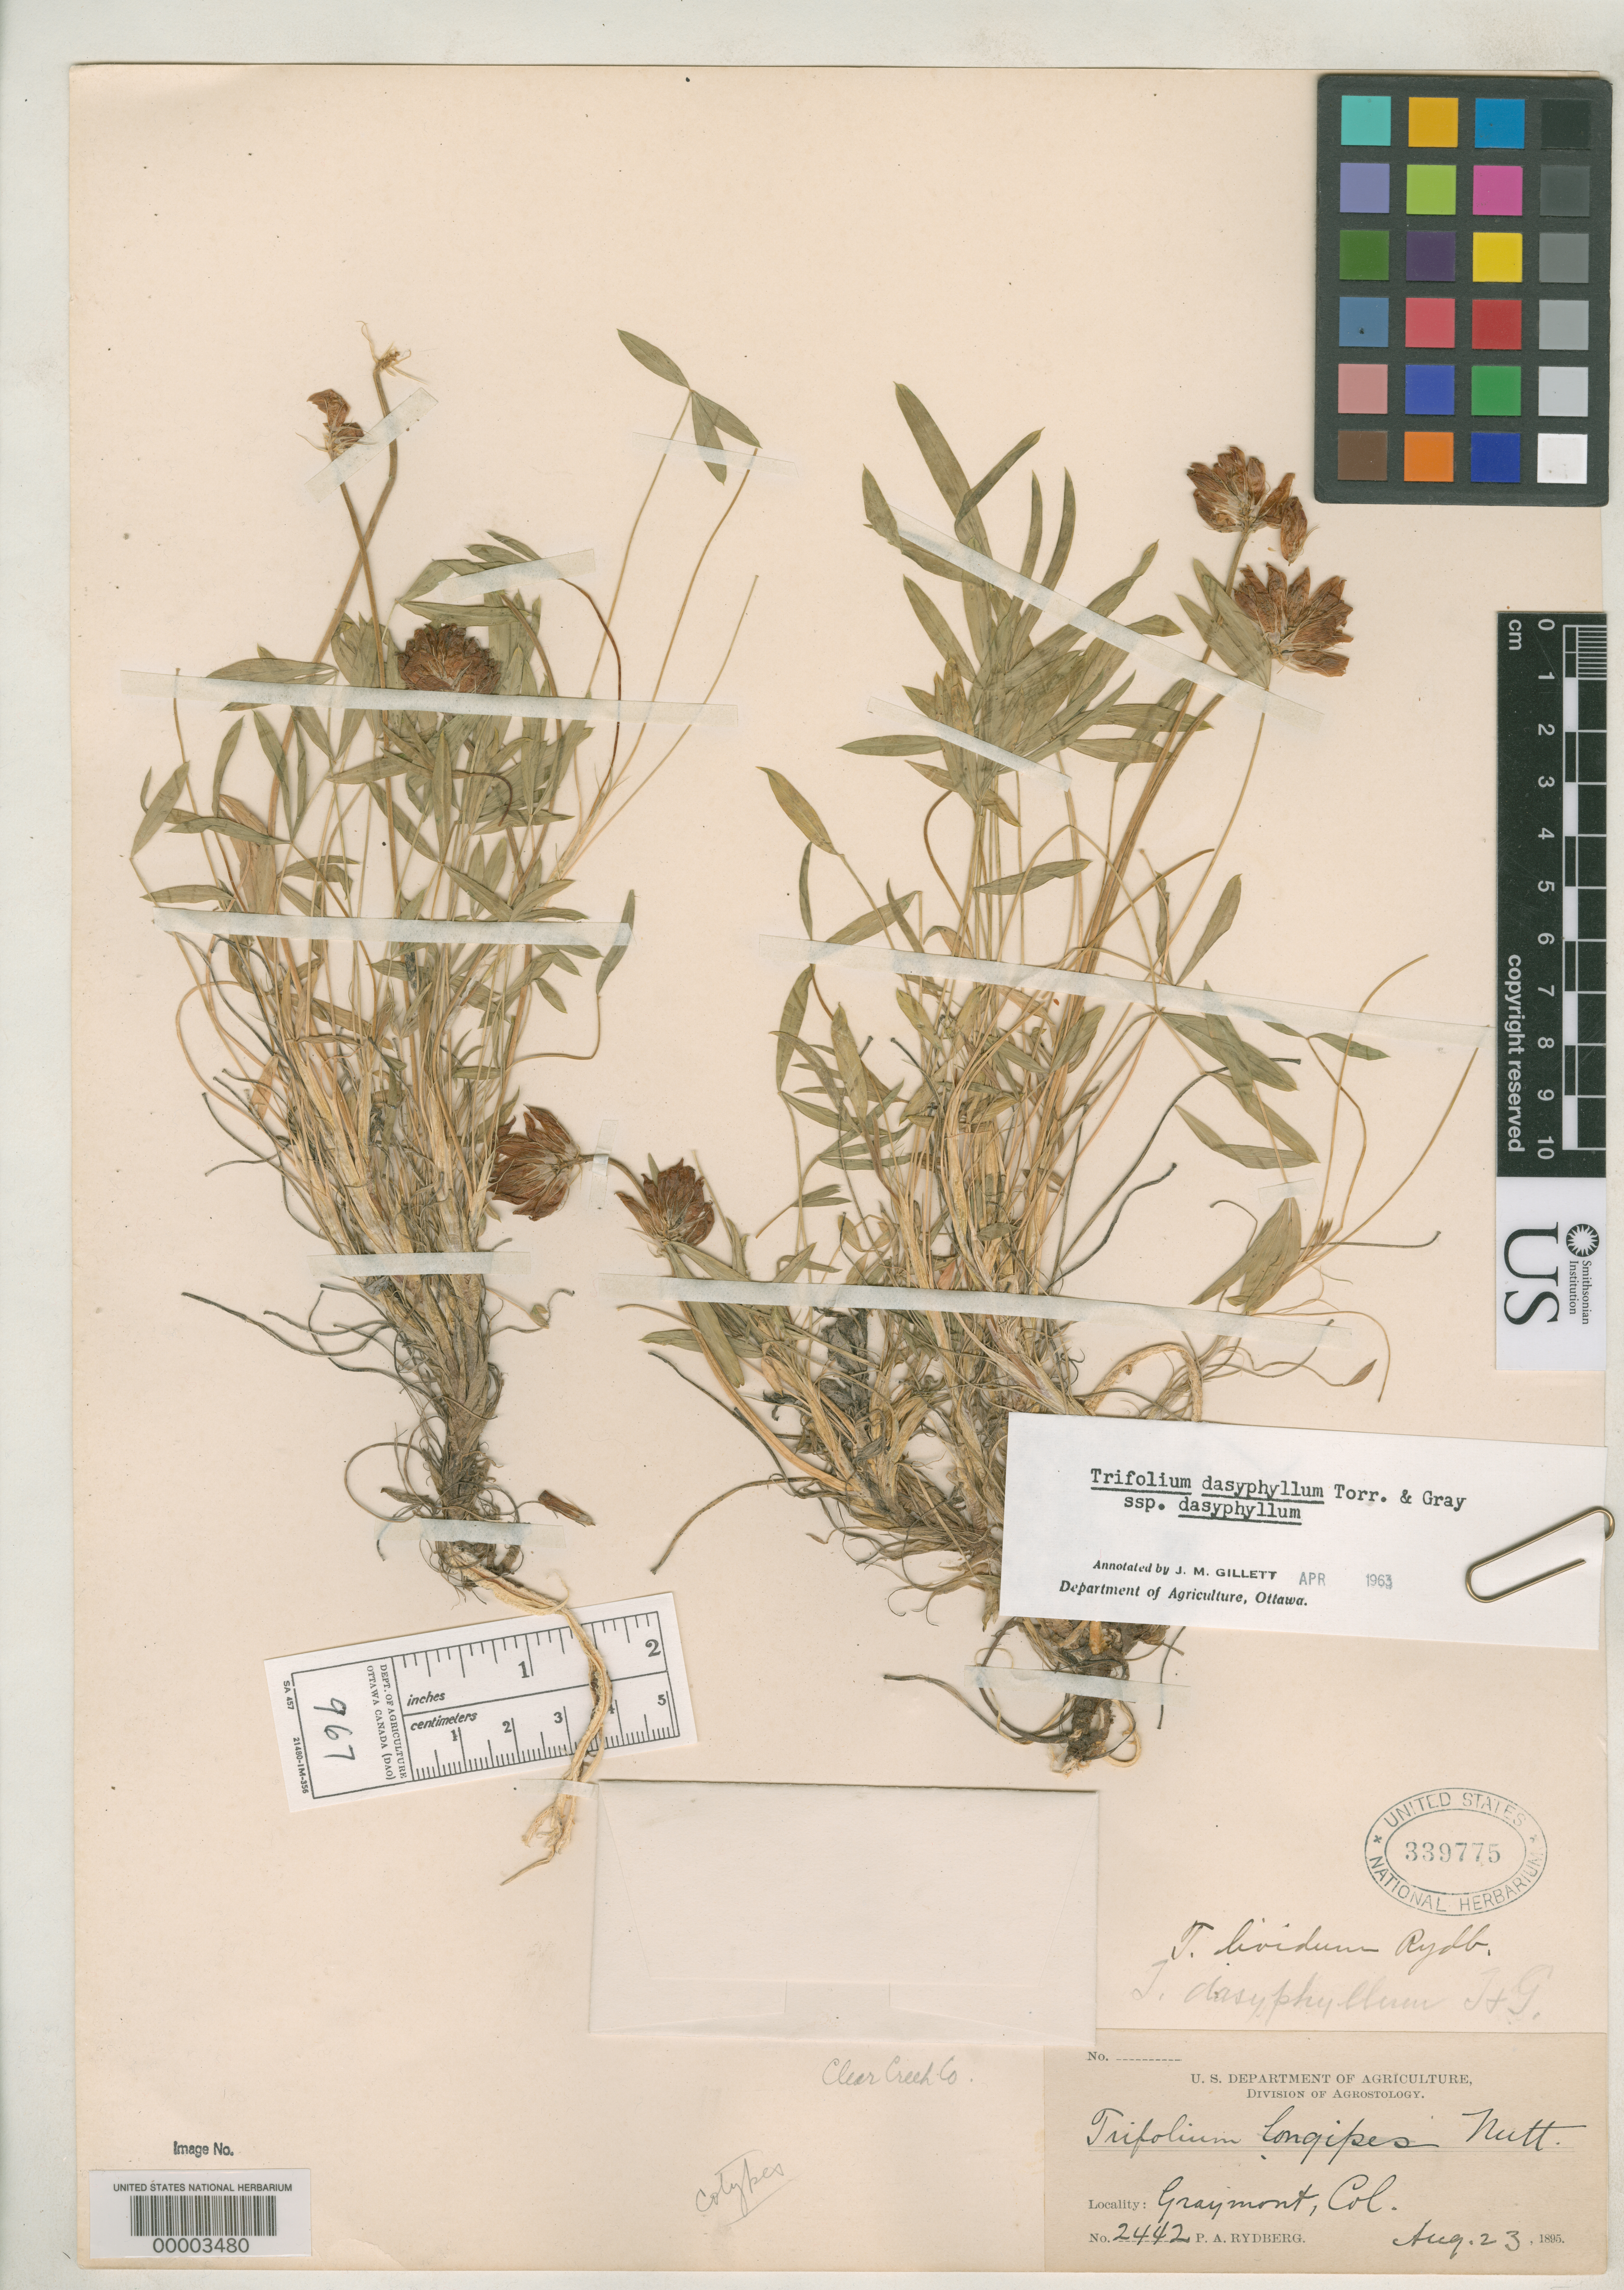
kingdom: Plantae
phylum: Tracheophyta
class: Magnoliopsida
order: Fabales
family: Fabaceae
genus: Trifolium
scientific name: Trifolium lividum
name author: Rydb.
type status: Isotype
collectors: P. A. Rydberg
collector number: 2442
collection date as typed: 23 Aug 1895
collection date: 1895-08-23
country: United States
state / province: Colorado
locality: Graymount.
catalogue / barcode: US 339775